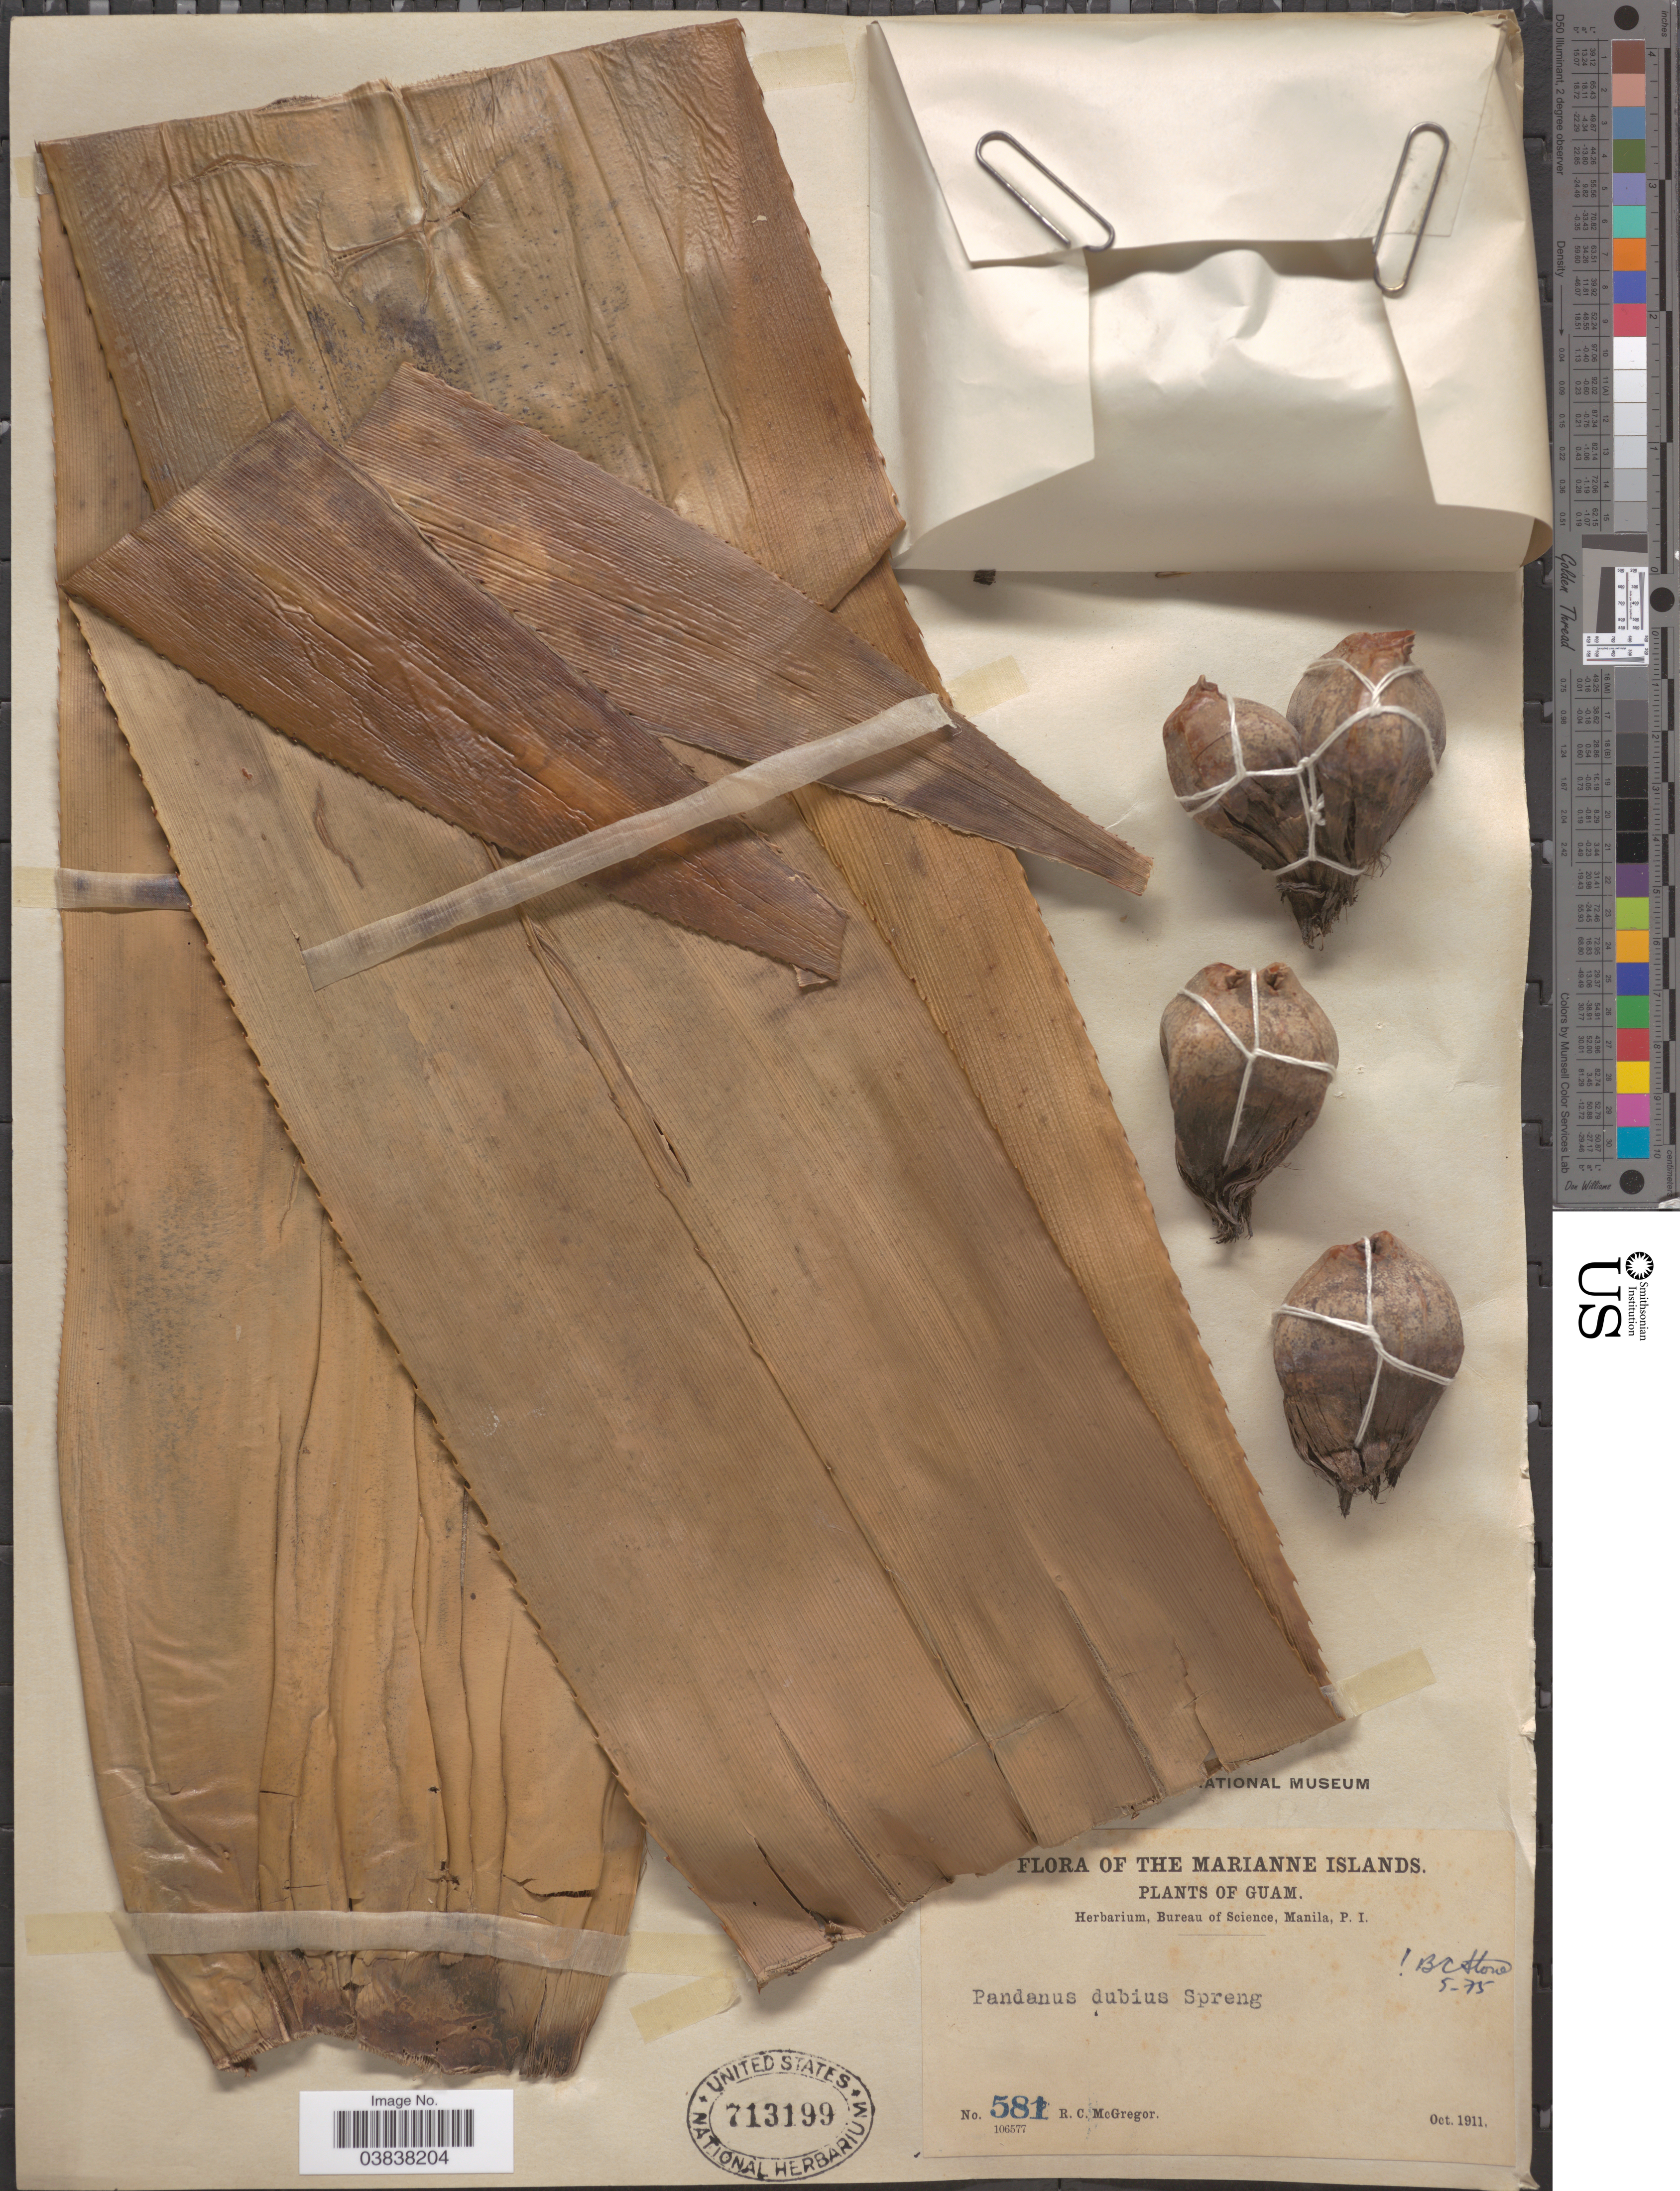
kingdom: Plantae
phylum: Tracheophyta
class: Liliopsida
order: Pandanales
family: Pandanaceae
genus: Pandanus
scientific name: Pandanus dubius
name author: Spreng.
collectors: R. C. McGregor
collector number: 581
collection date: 1911-10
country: Guam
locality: The Marianne Islands.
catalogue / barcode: US 713199